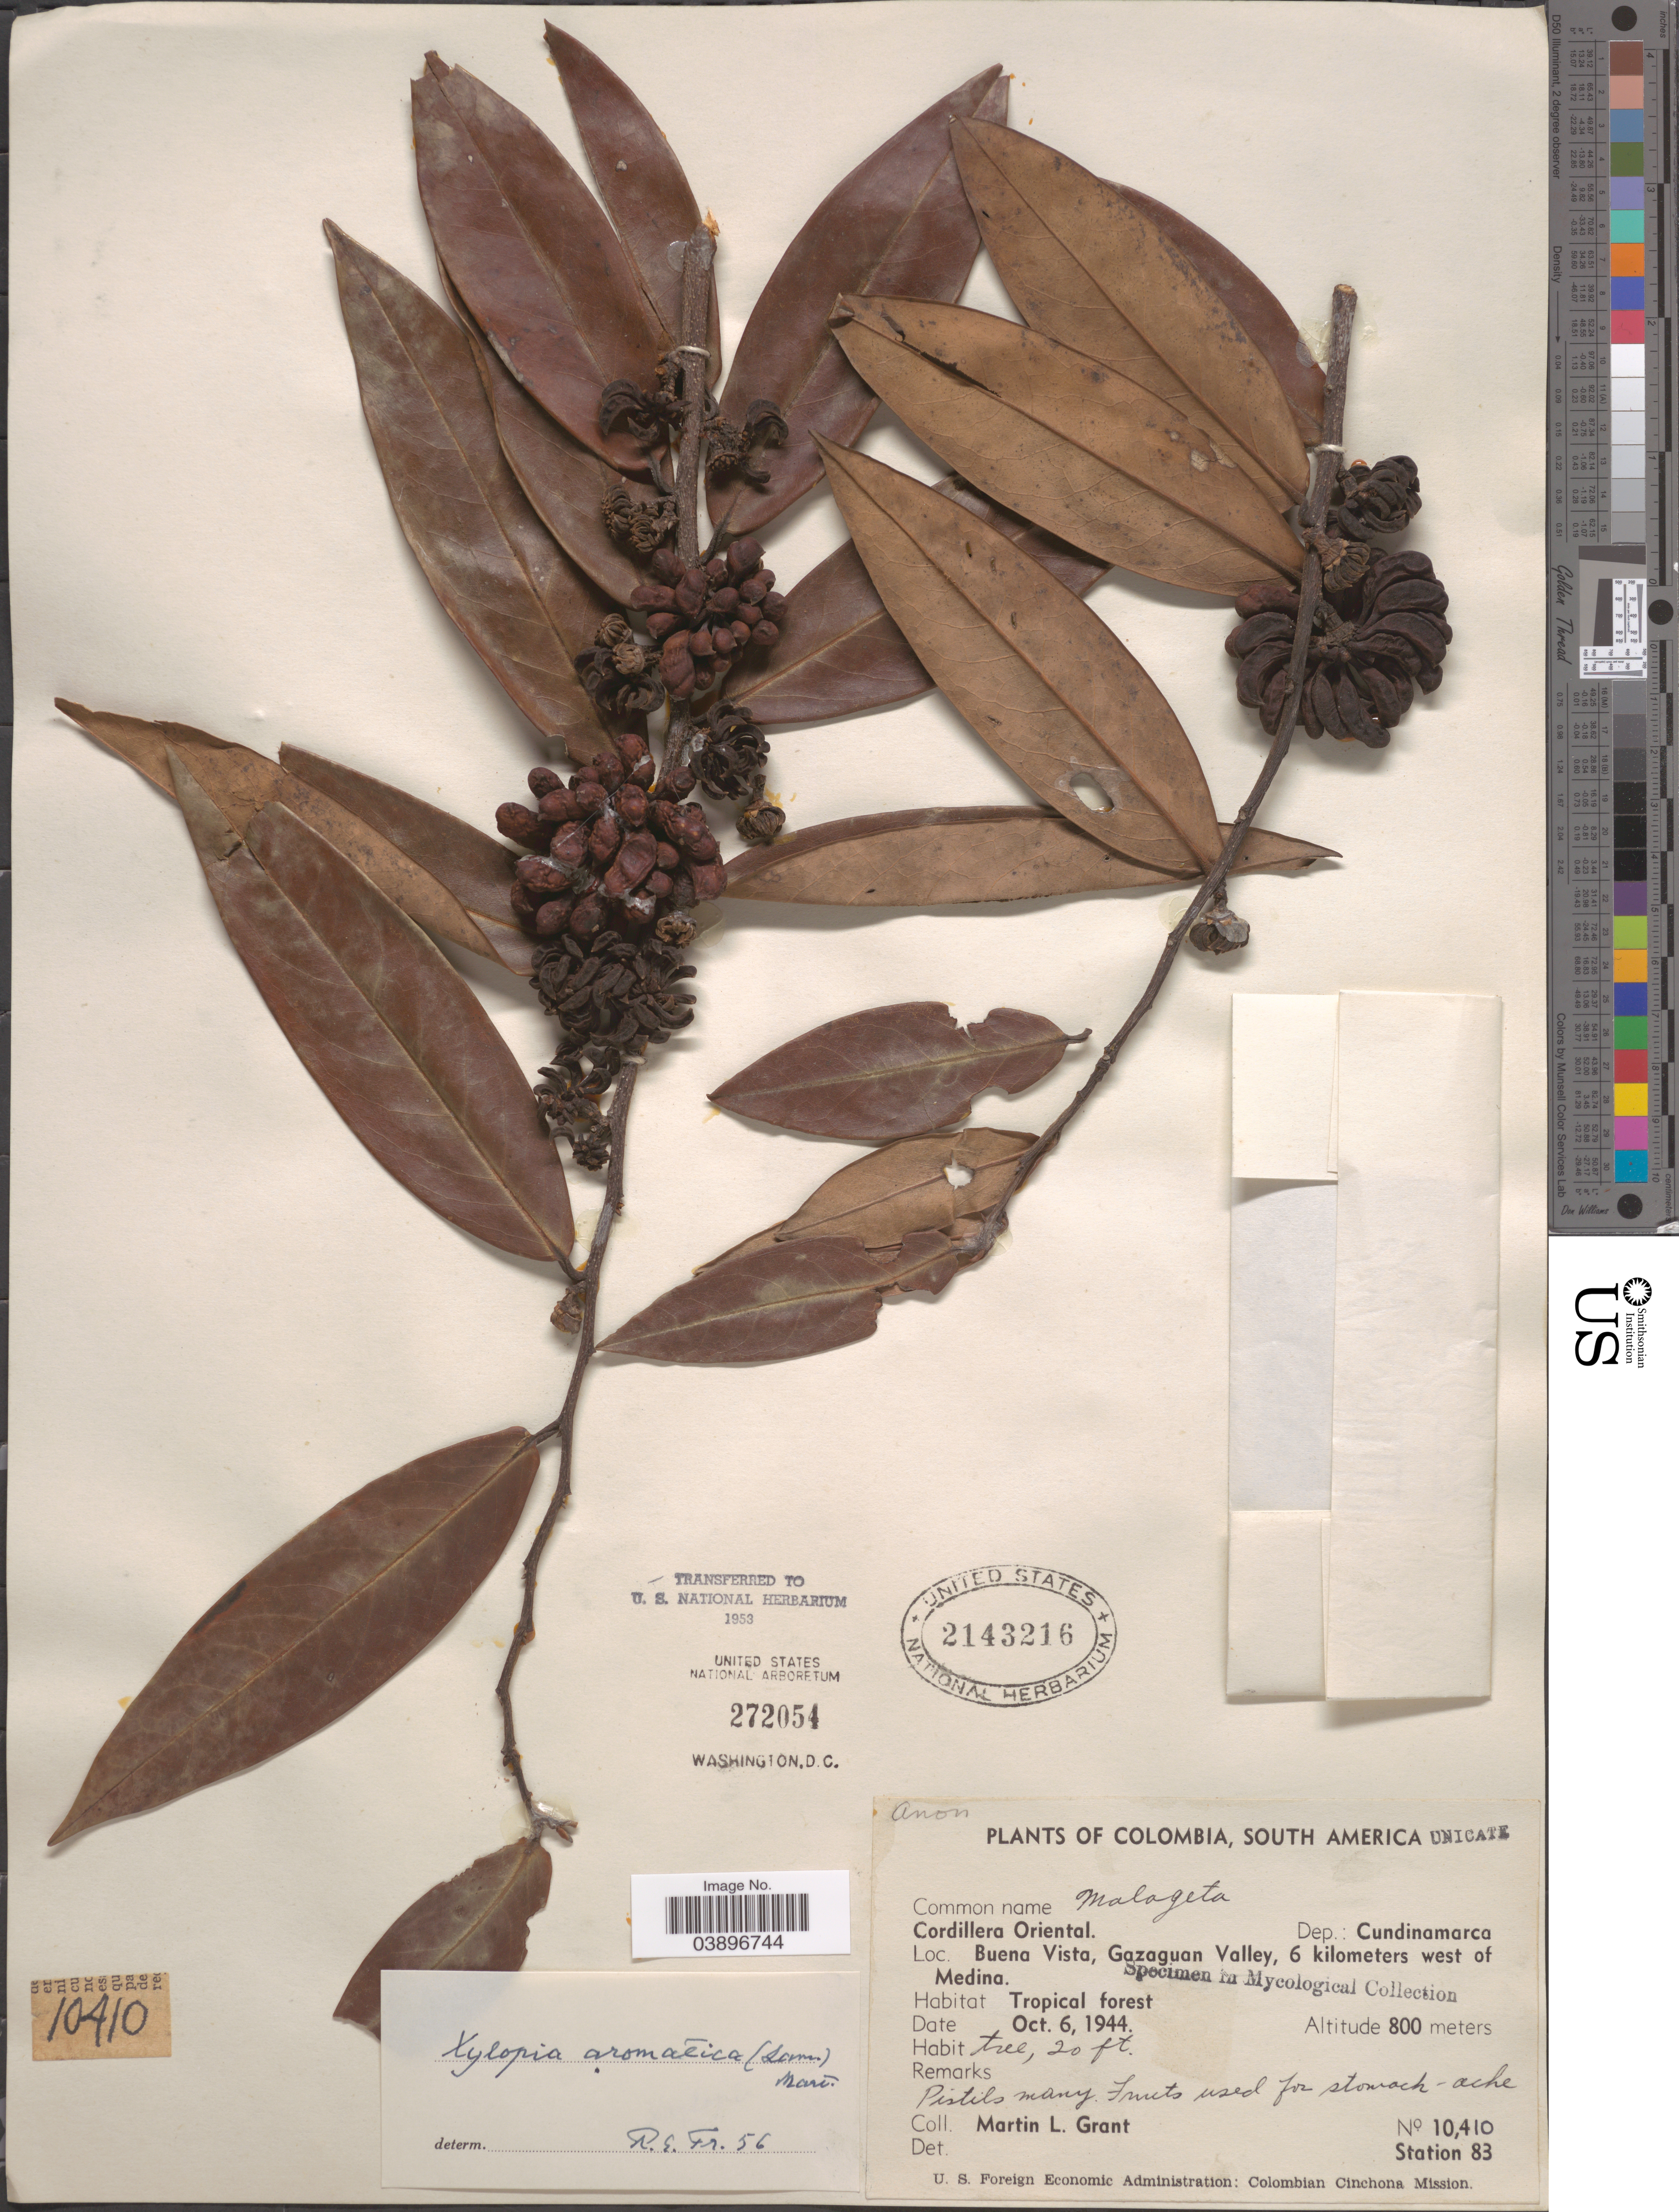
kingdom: Plantae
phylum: Tracheophyta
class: Magnoliopsida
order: Magnoliales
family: Annonaceae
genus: Xylopia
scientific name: Xylopia aromatica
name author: (Lam.) Mart.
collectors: M. L. Grant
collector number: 10410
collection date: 1944-10-06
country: Colombia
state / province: Cundinamarca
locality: Cordillera Oriental. Dep.: Cundinamarca. Buena Vista , Gazaguan Valley, 6 kilometers west of Medina. Station 83 [unsure placement].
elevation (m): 800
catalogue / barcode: US 2143216